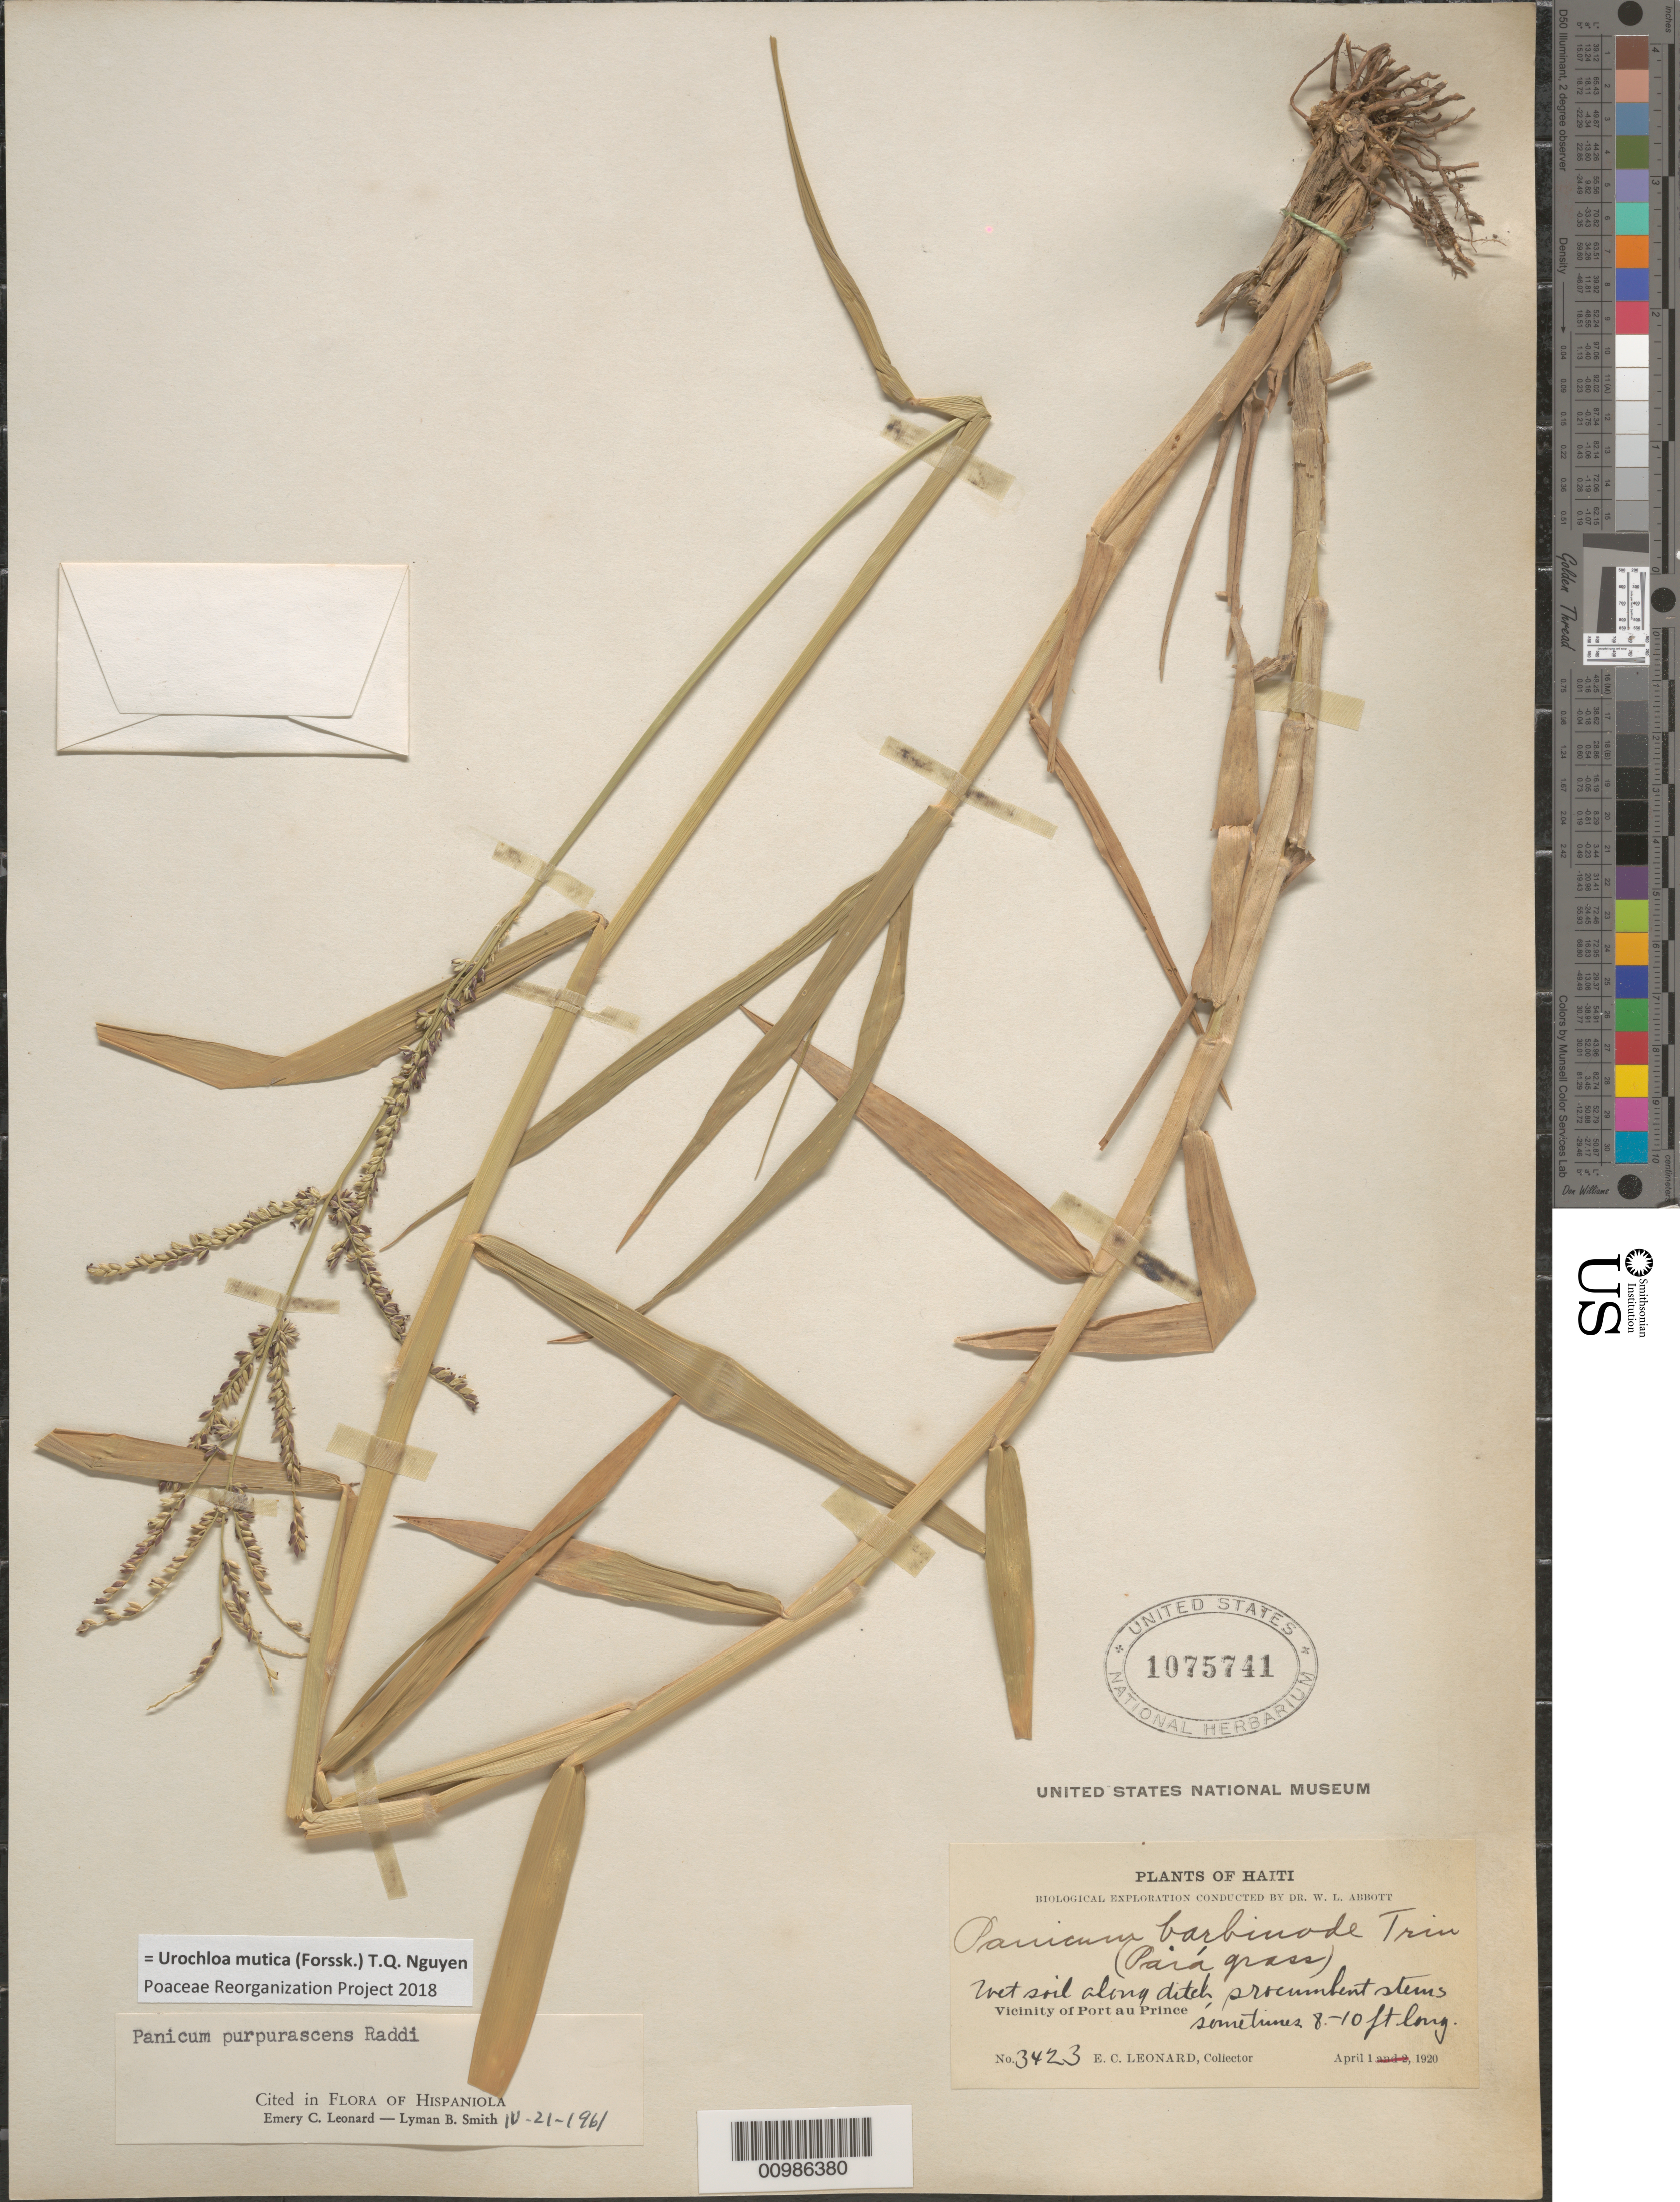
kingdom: Plantae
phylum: Tracheophyta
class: Liliopsida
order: Poales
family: Poaceae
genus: Brachiaria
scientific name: Brachiaria mutica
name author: (Forssk.) Stapf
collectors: E. C. Leonard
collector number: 3423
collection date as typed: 01 Apr 1920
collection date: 1920-04-01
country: Haiti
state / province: Óuest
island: Hispaniola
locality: Vicinity of Port-au-Prince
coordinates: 0 N, 0 E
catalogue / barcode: US 1075741